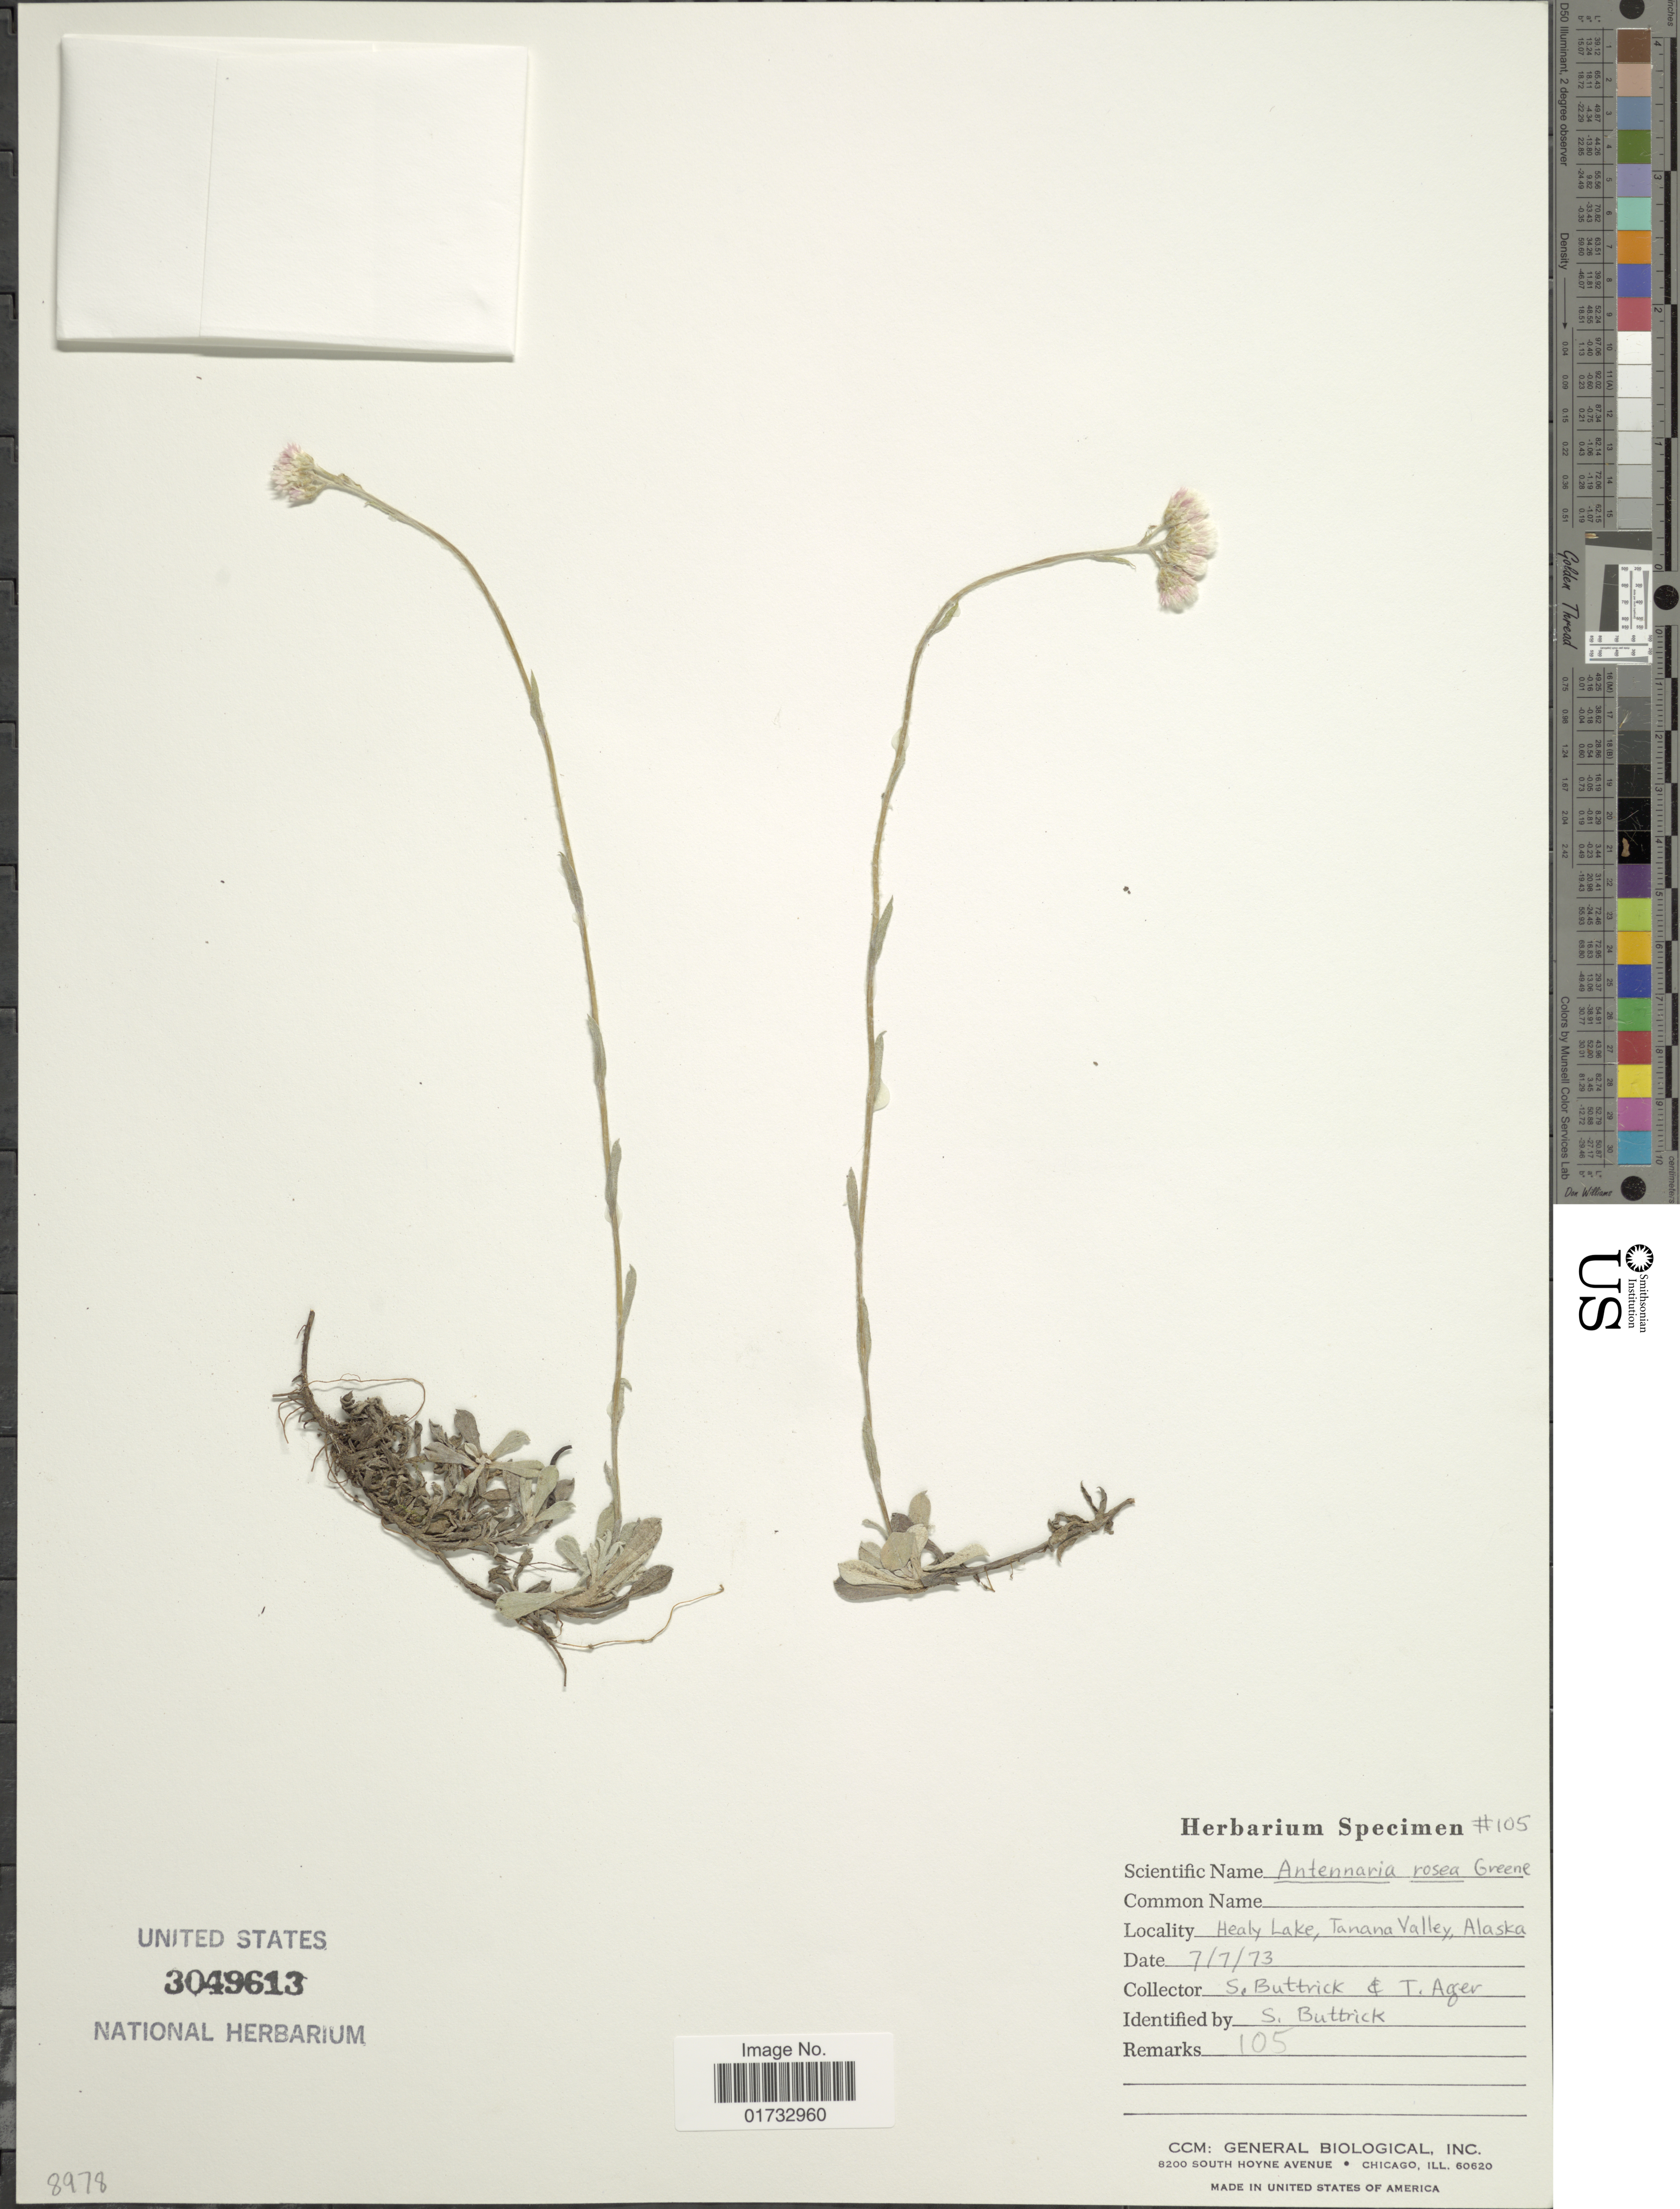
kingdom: Plantae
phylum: Tracheophyta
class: Magnoliopsida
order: Asterales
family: Asteraceae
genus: Antennaria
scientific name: Antennaria rosea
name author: Greene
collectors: S. Buttrick & T. A. Ager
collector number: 105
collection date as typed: Transcribed d/m/y: 7/7/73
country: United States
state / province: Alaska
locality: Healy Lake, Tanana Valley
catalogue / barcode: US 3049613